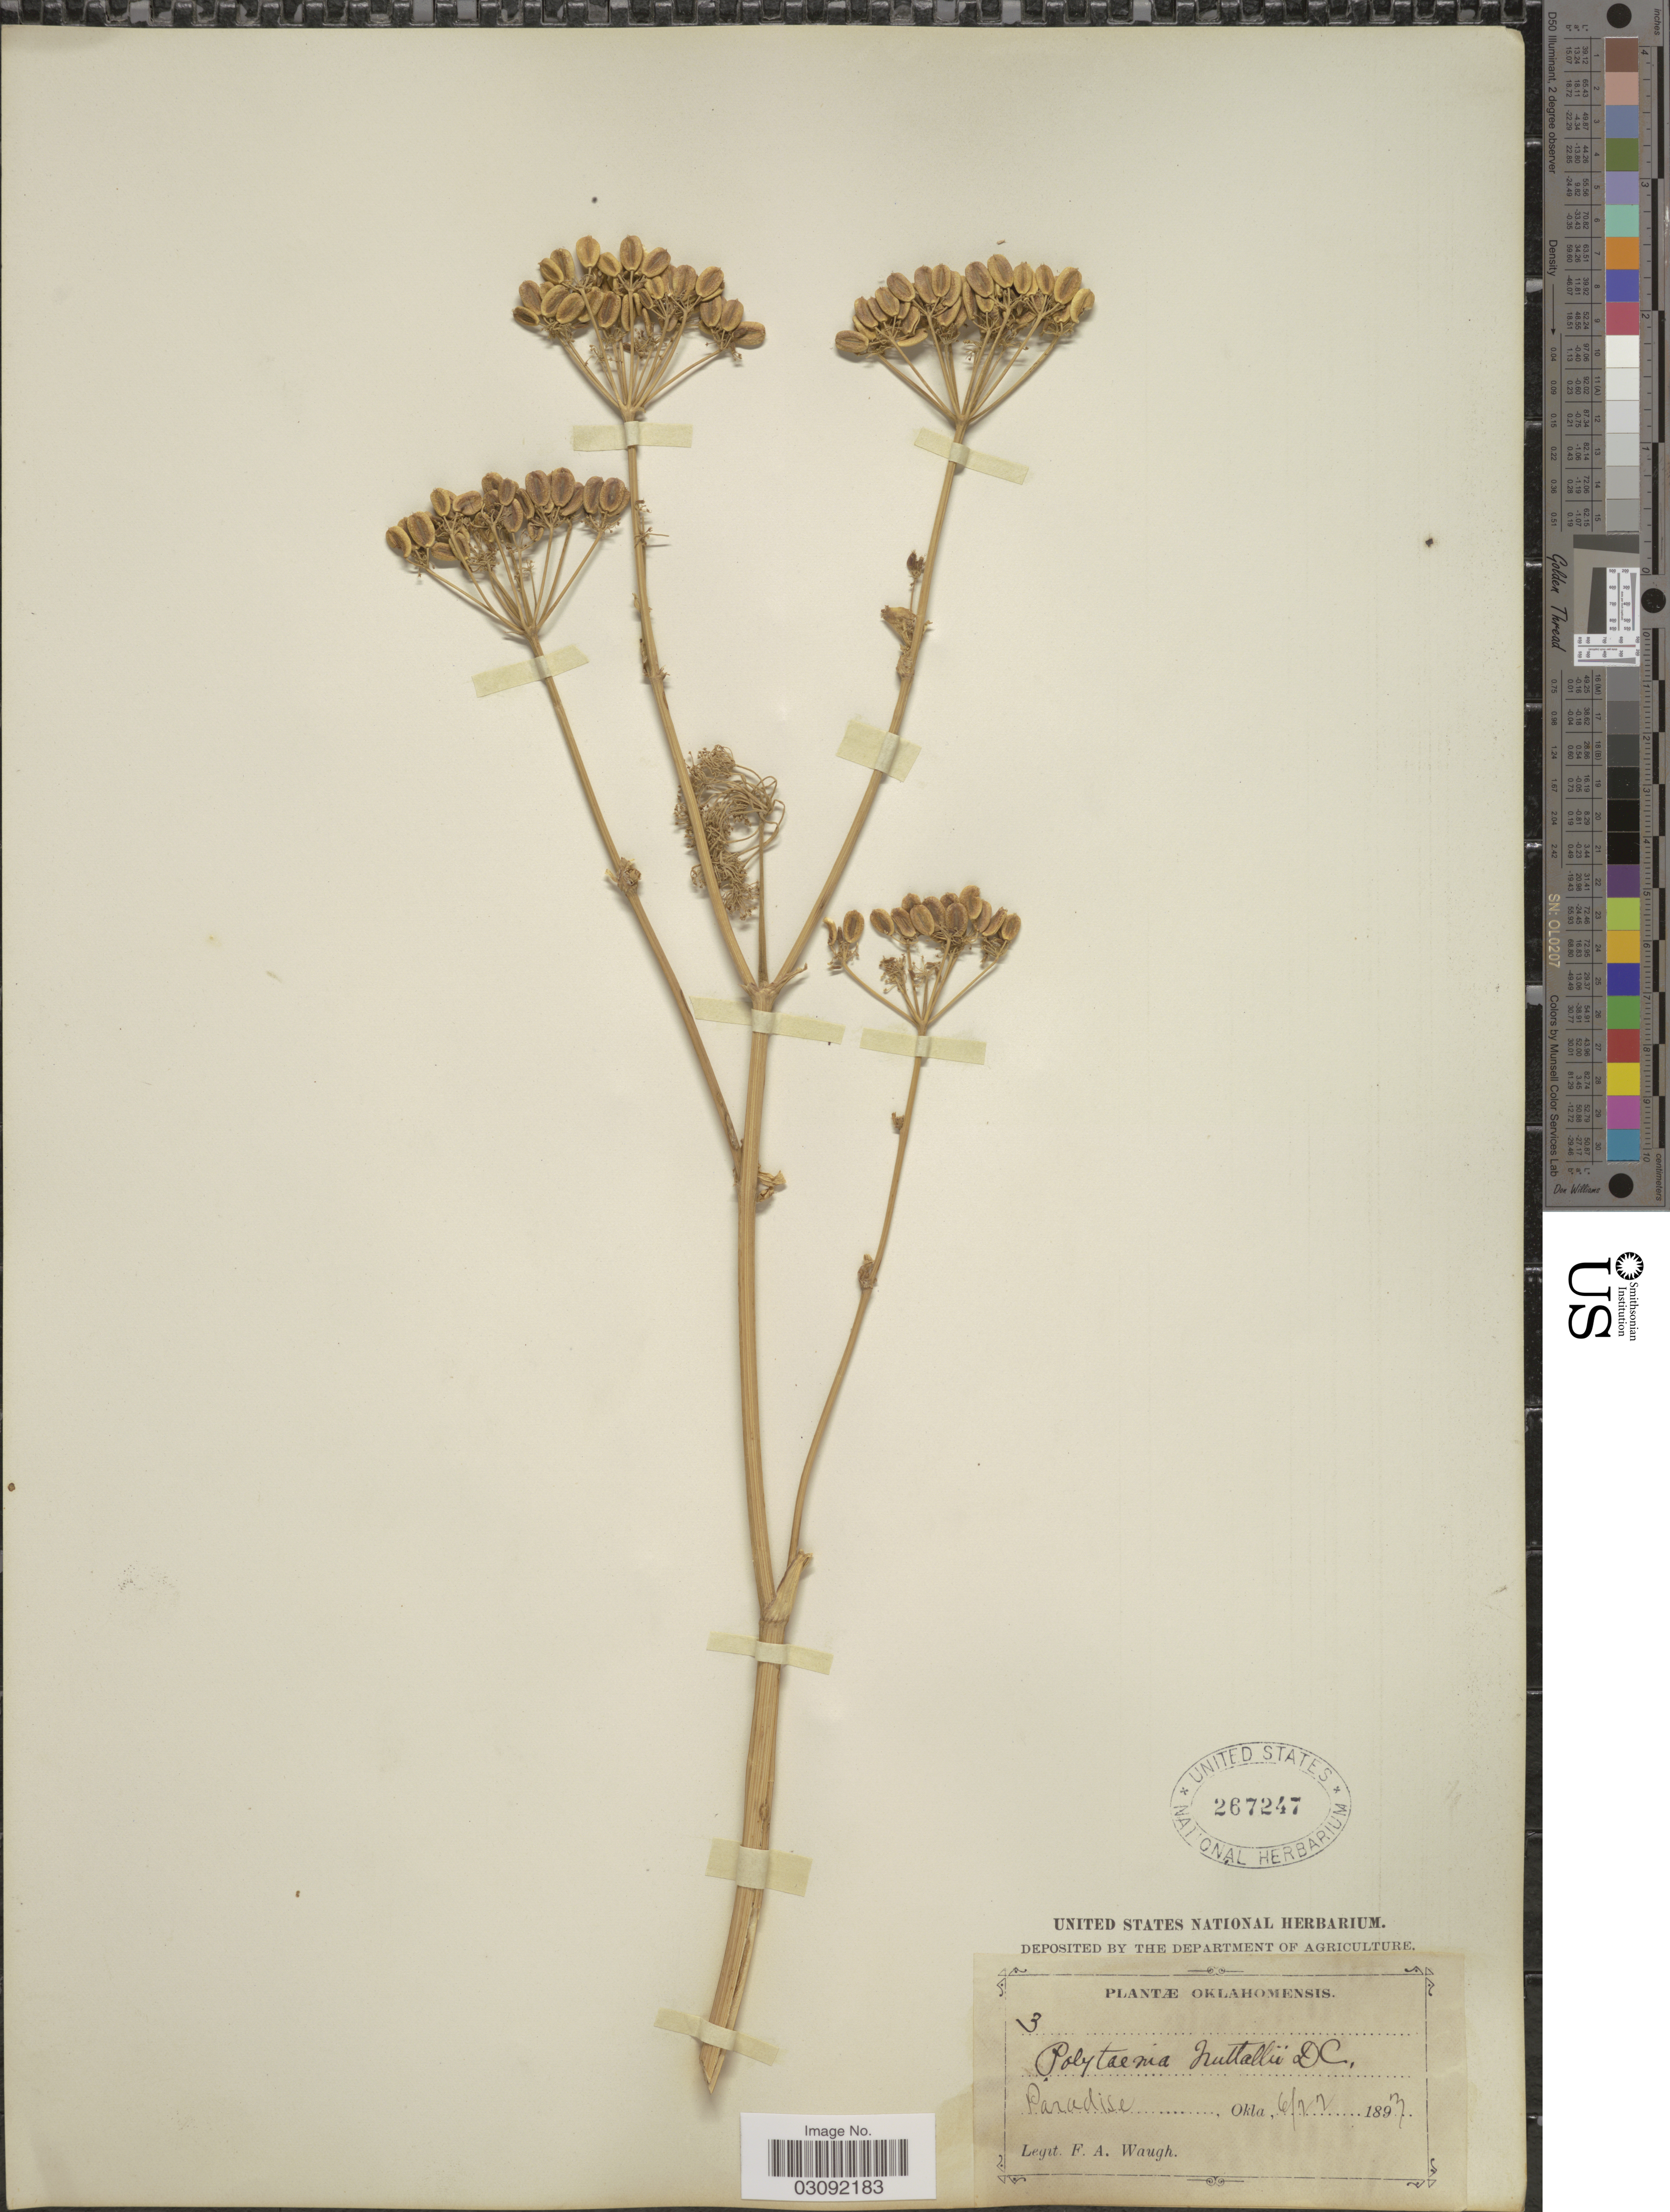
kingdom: Plantae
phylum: Tracheophyta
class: Magnoliopsida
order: Apiales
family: Apiaceae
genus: Polytaenia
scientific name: Polytaenia nuttallii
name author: DC.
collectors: F. Waugh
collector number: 3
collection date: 1893-06-22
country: United States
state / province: Oklahoma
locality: Oklahomensis. Paradise, Okla.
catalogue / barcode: US 267247